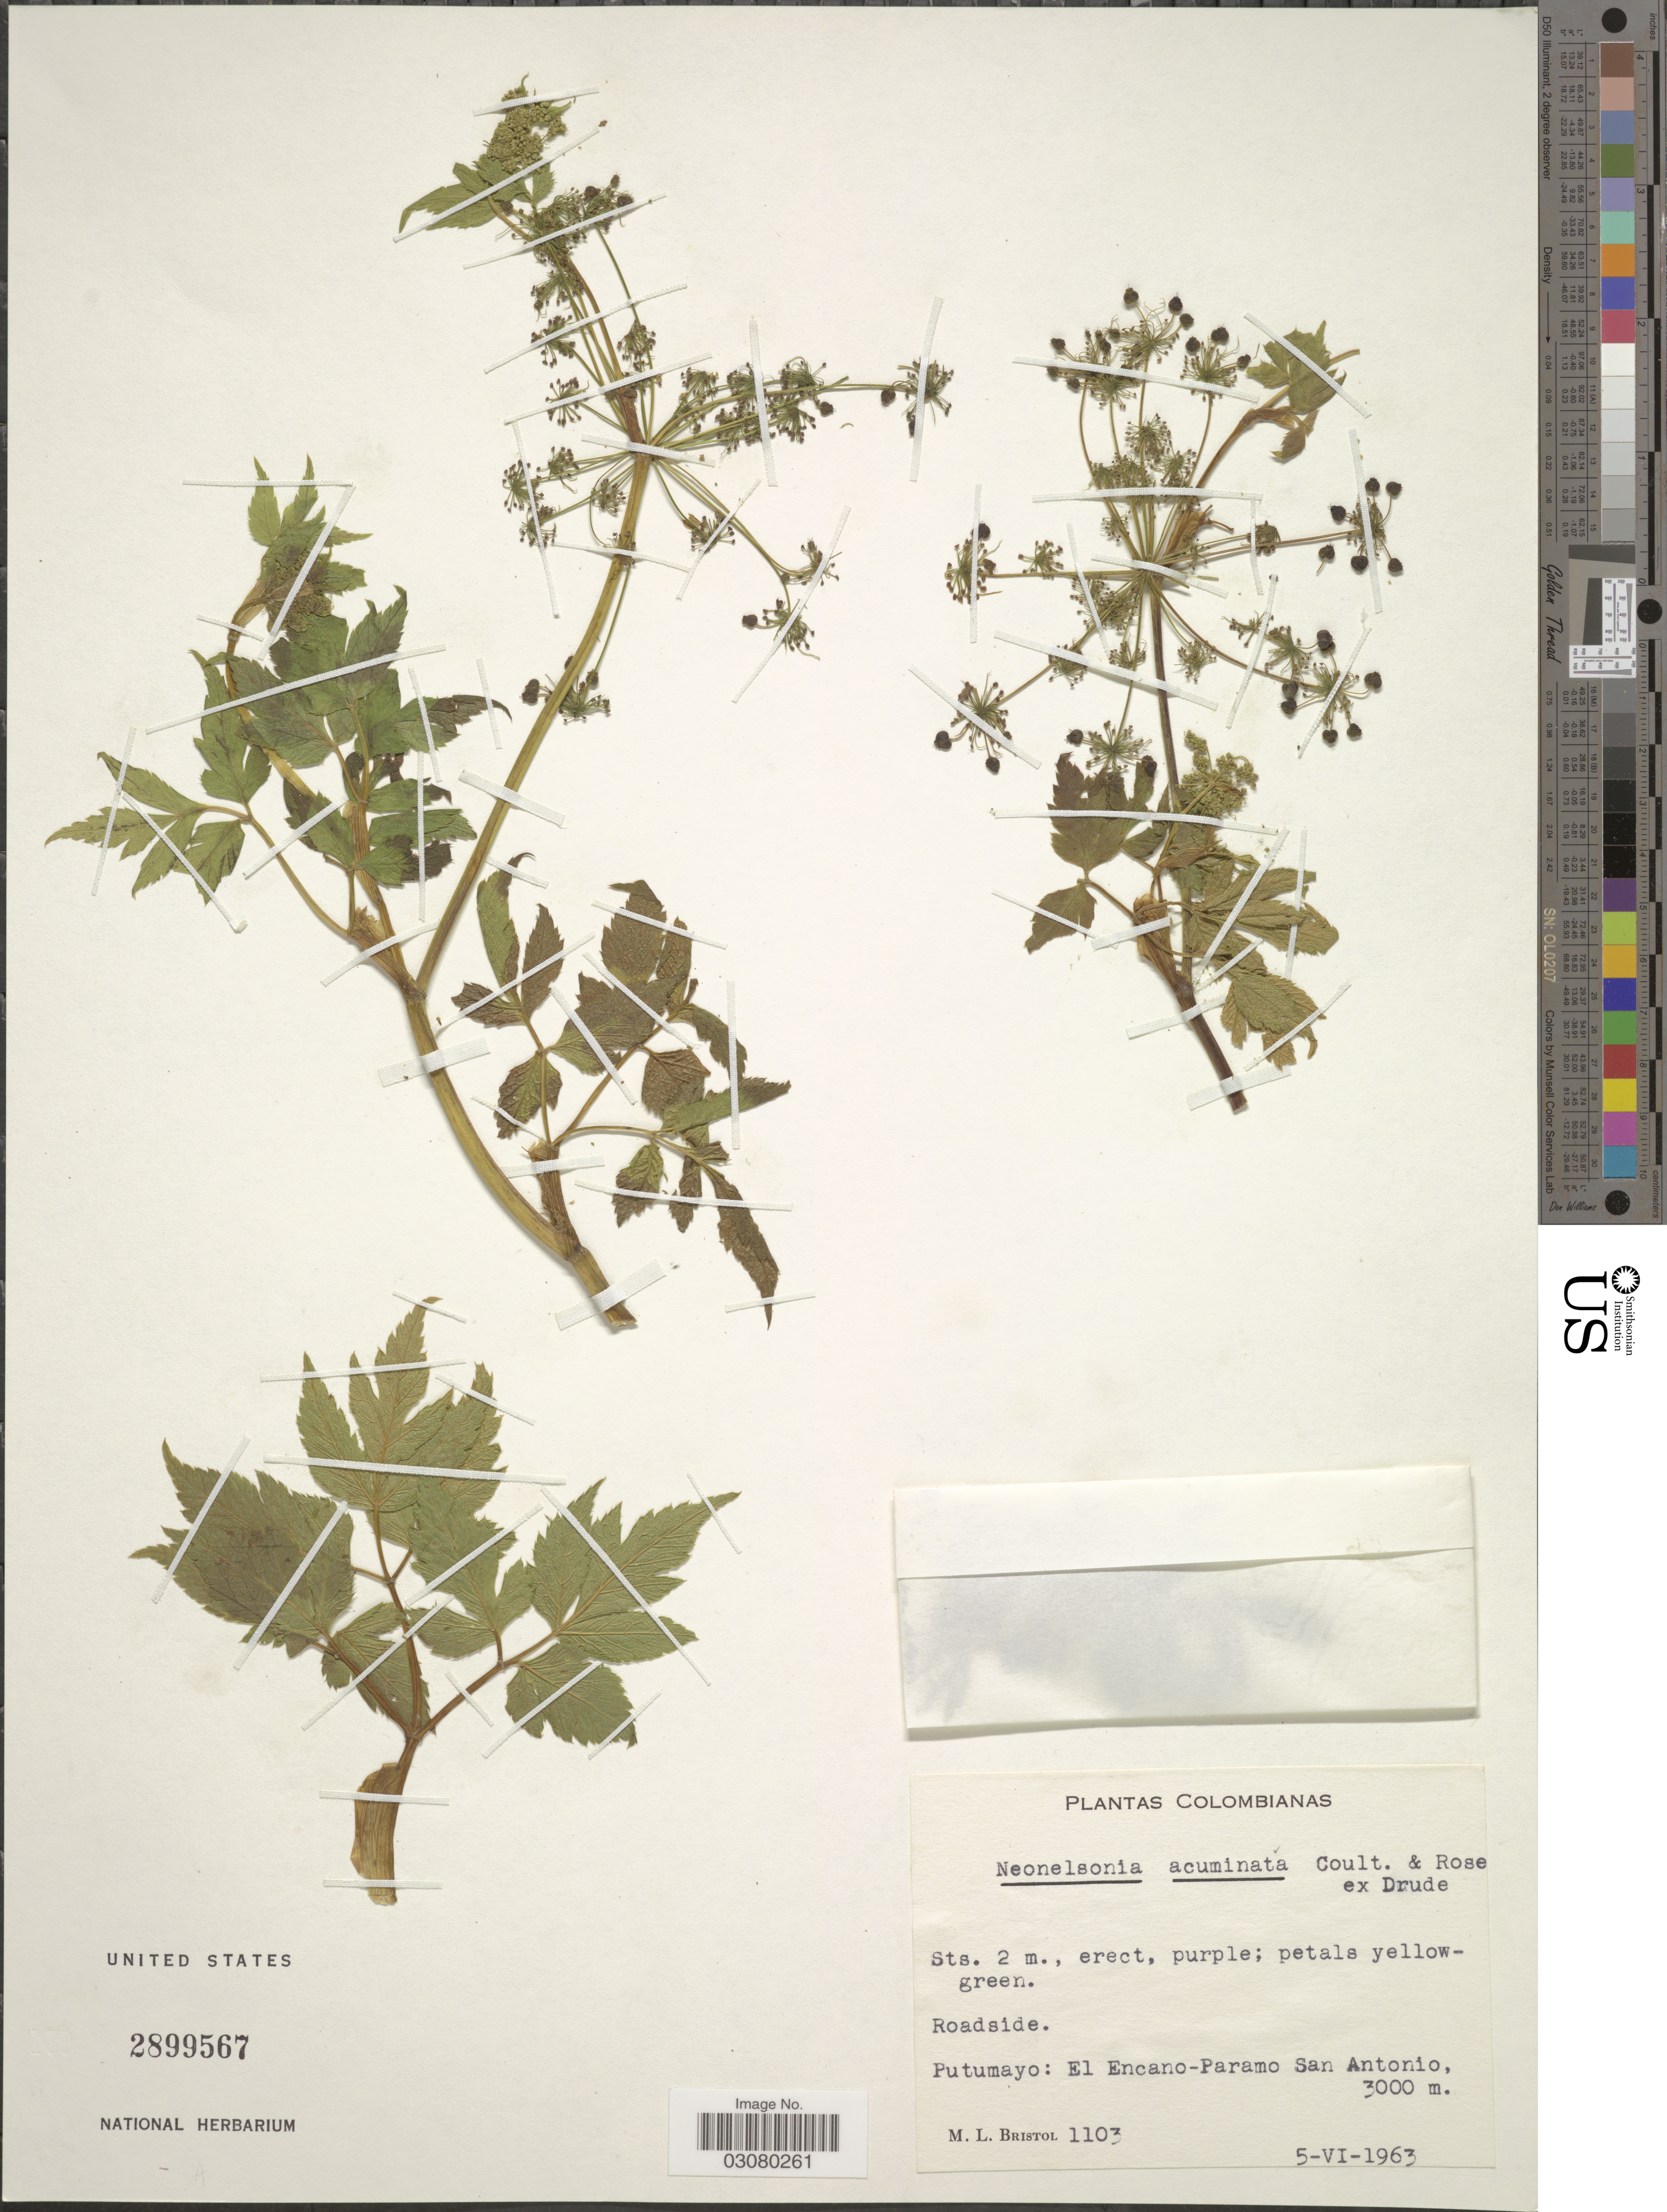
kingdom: Plantae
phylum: Tracheophyta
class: Magnoliopsida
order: Apiales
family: Apiaceae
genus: Neonelsonia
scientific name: Neonelsonia acuminata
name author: (Benth.) J.M. Coult. & Rose ex Drude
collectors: M. L. Bristol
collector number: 1103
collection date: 1963-06-05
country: Colombia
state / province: Putumayo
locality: El Encano-Paramo San Antonio.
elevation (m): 3000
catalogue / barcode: US 2899567